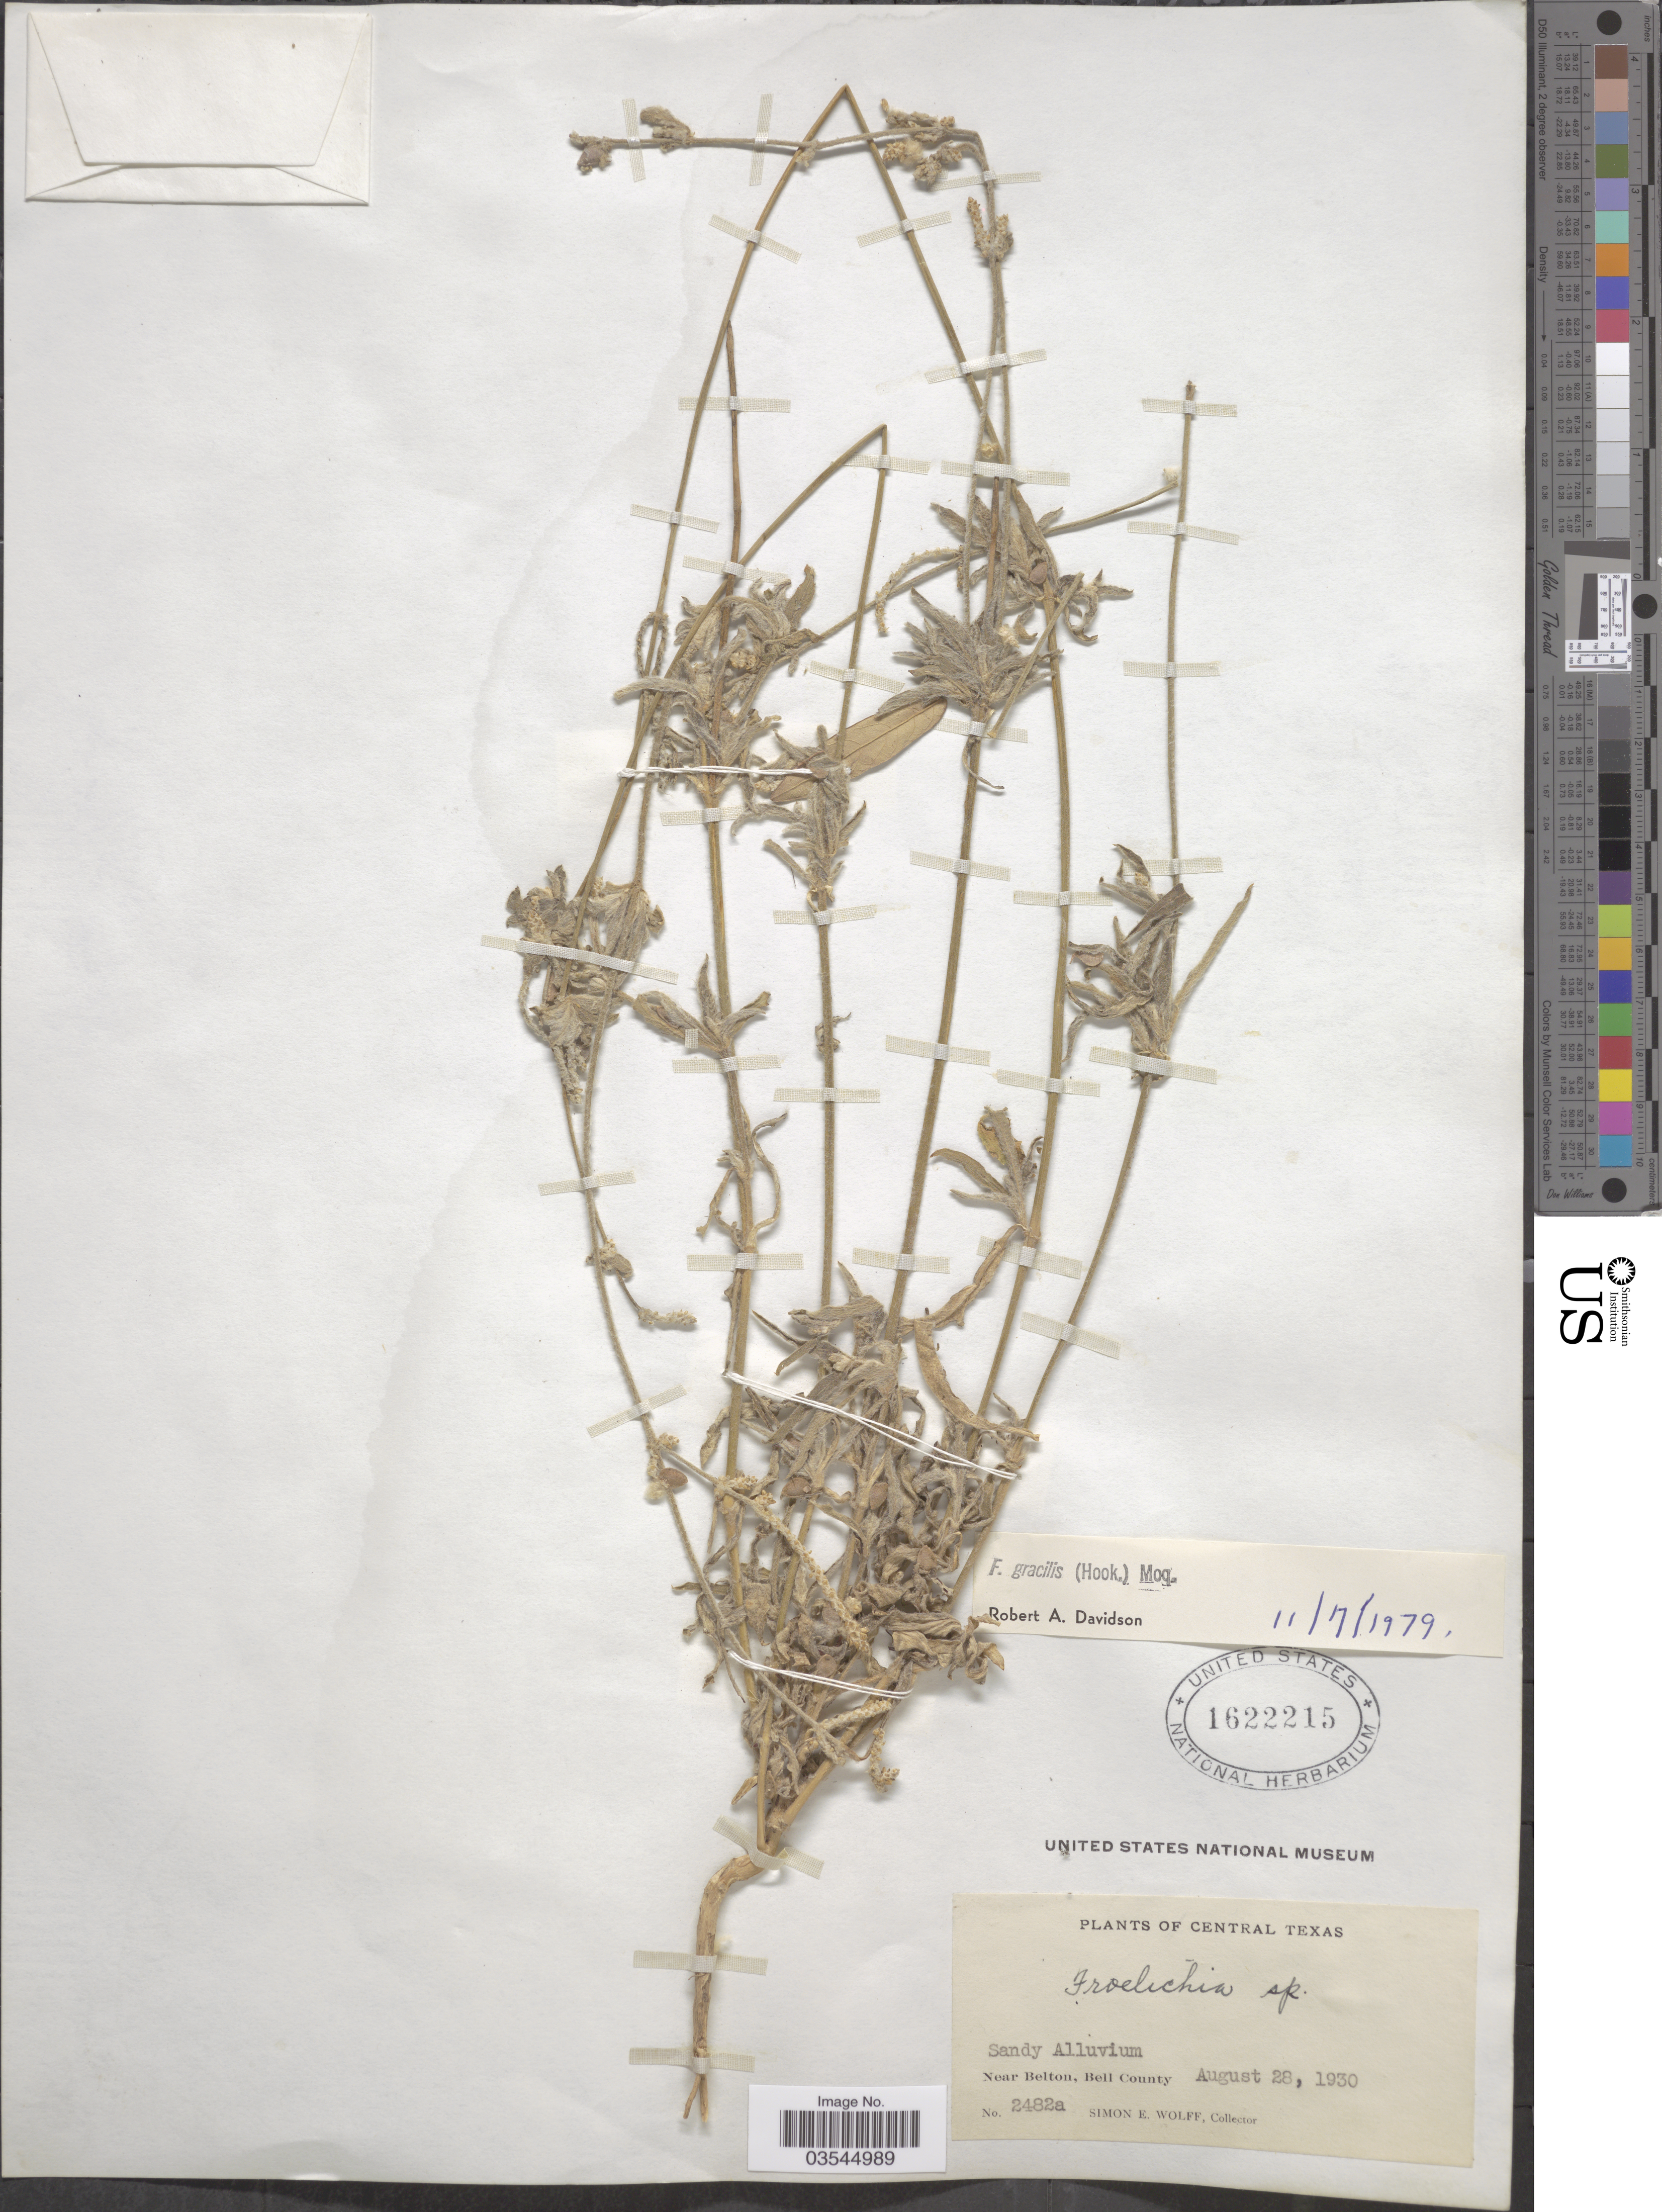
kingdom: Plantae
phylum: Tracheophyta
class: Magnoliopsida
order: Caryophyllales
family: Amaranthaceae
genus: Froelichia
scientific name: Froelichia gracilis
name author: (Hook.) Moq.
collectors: S. E. Wolff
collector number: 2482a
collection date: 1930-08-28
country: United States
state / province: Texas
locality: Central Texas. Near Belton, Bell County.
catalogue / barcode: US 1622215